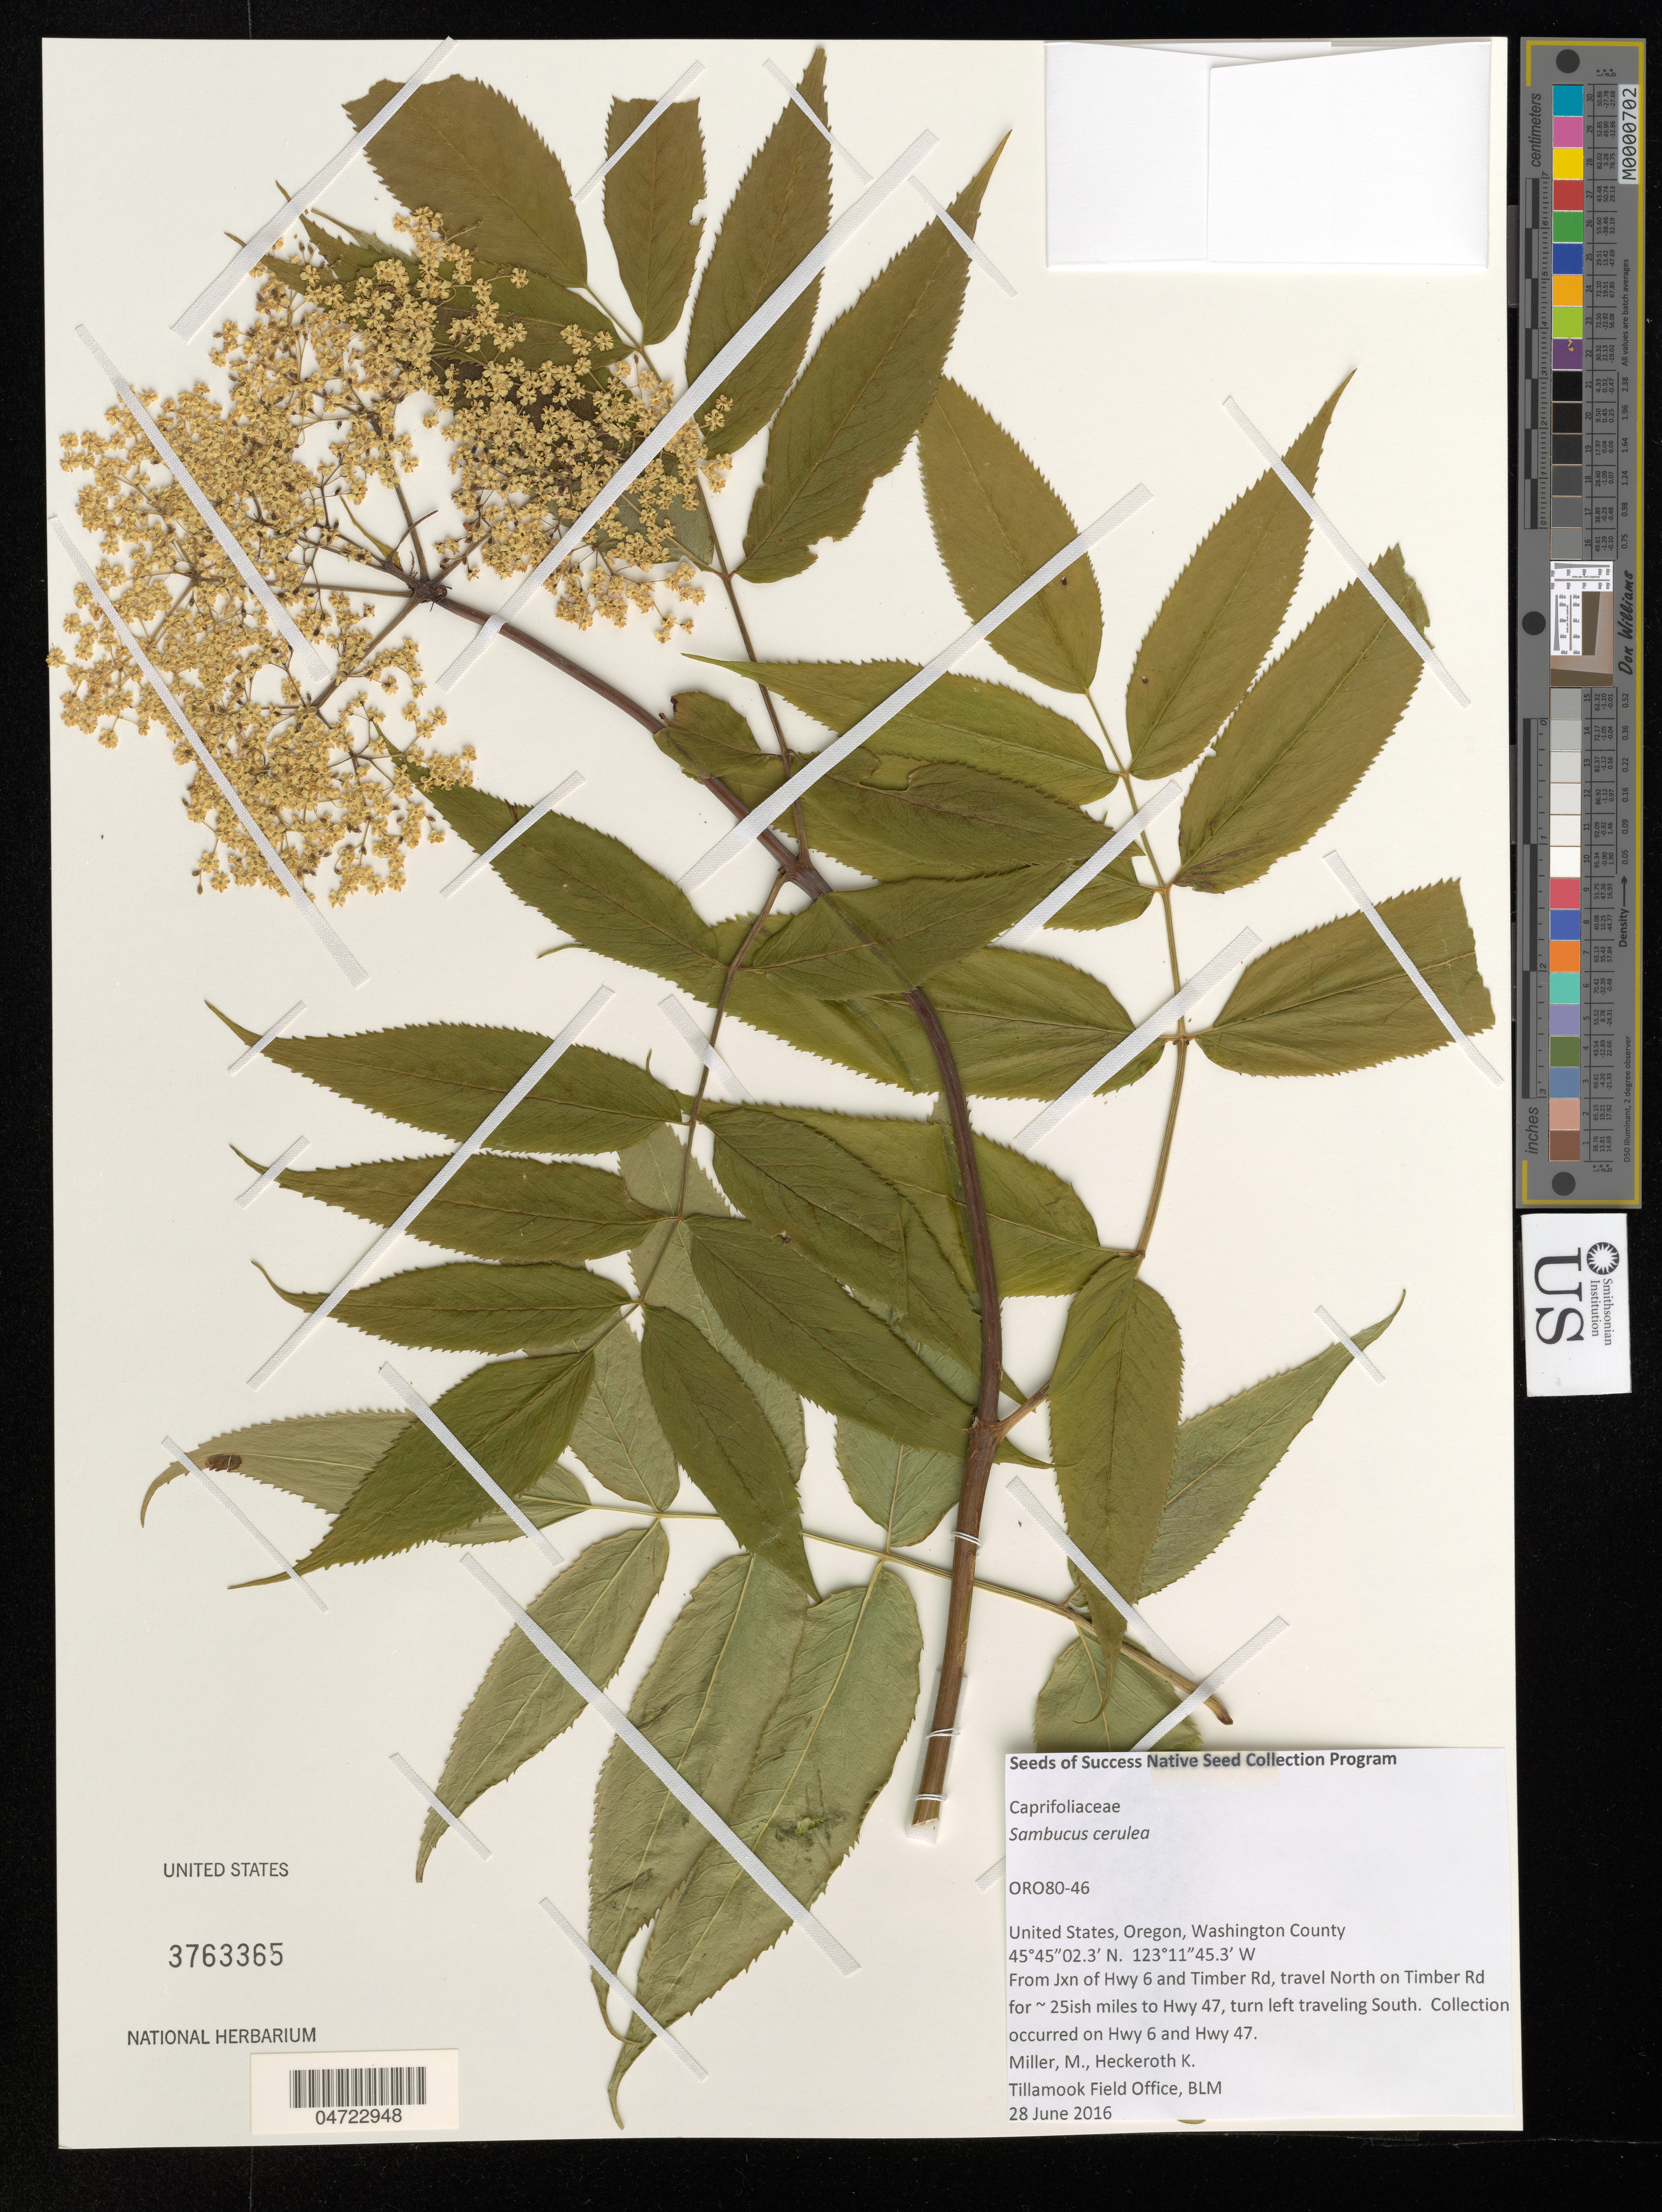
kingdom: Plantae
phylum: Tracheophyta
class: Magnoliopsida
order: Dipsacales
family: Viburnaceae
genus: Sambucus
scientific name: Sambucus cerulea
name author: Raf.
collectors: M. Miller & K. Heckeroth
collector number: ORO80-46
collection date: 2016-06-28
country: United States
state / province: Oregon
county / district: Washington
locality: Washington County. From Jxn of Hwy 6 and Timber Rd, travel North on Timber Rd for ~ 25ish miles to Hwy 47, turn left traveling South. Collection occurred on Hwy 6 and Hwy 47.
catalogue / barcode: US 3763365